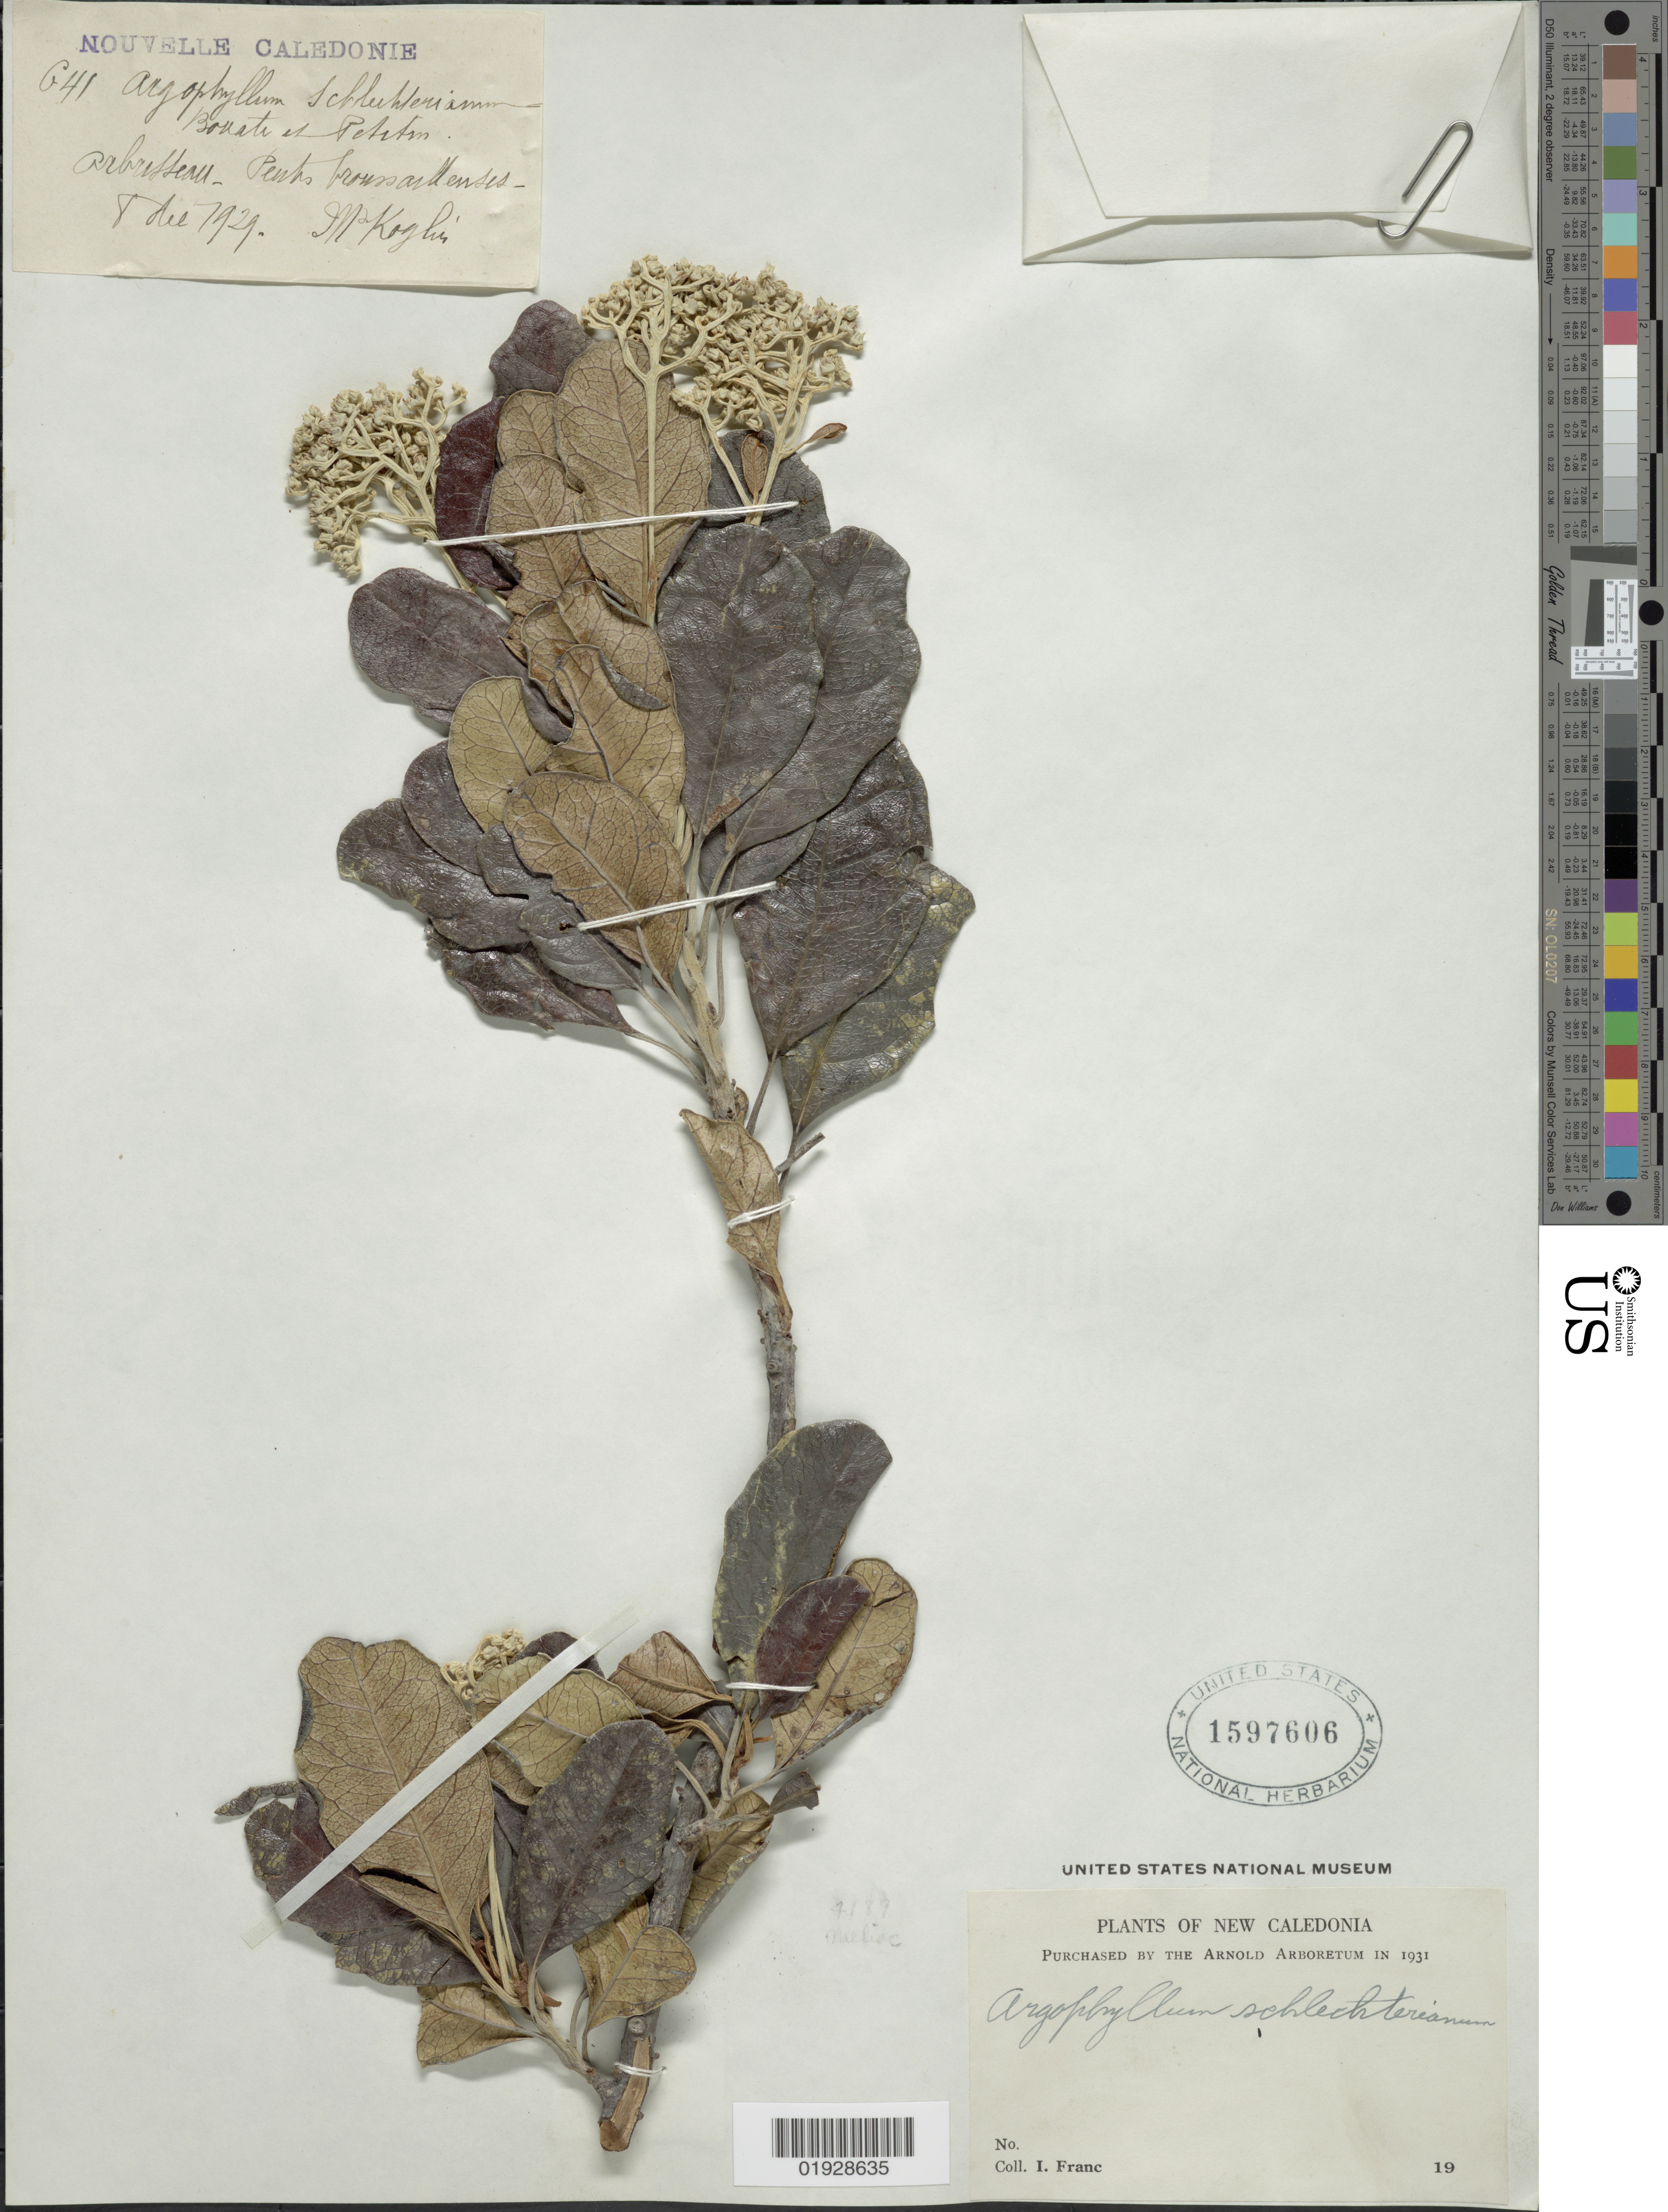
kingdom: Plantae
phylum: Tracheophyta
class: Magnoliopsida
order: Asterales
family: Argophyllaceae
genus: Argophyllum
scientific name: Argophyllum schlechterianum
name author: Bonati & Petitm.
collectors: I. Franc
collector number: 641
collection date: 1929-12-08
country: New Caledonia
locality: Nouvelle Caledonie, Mt. Koghi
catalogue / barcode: US 1597606